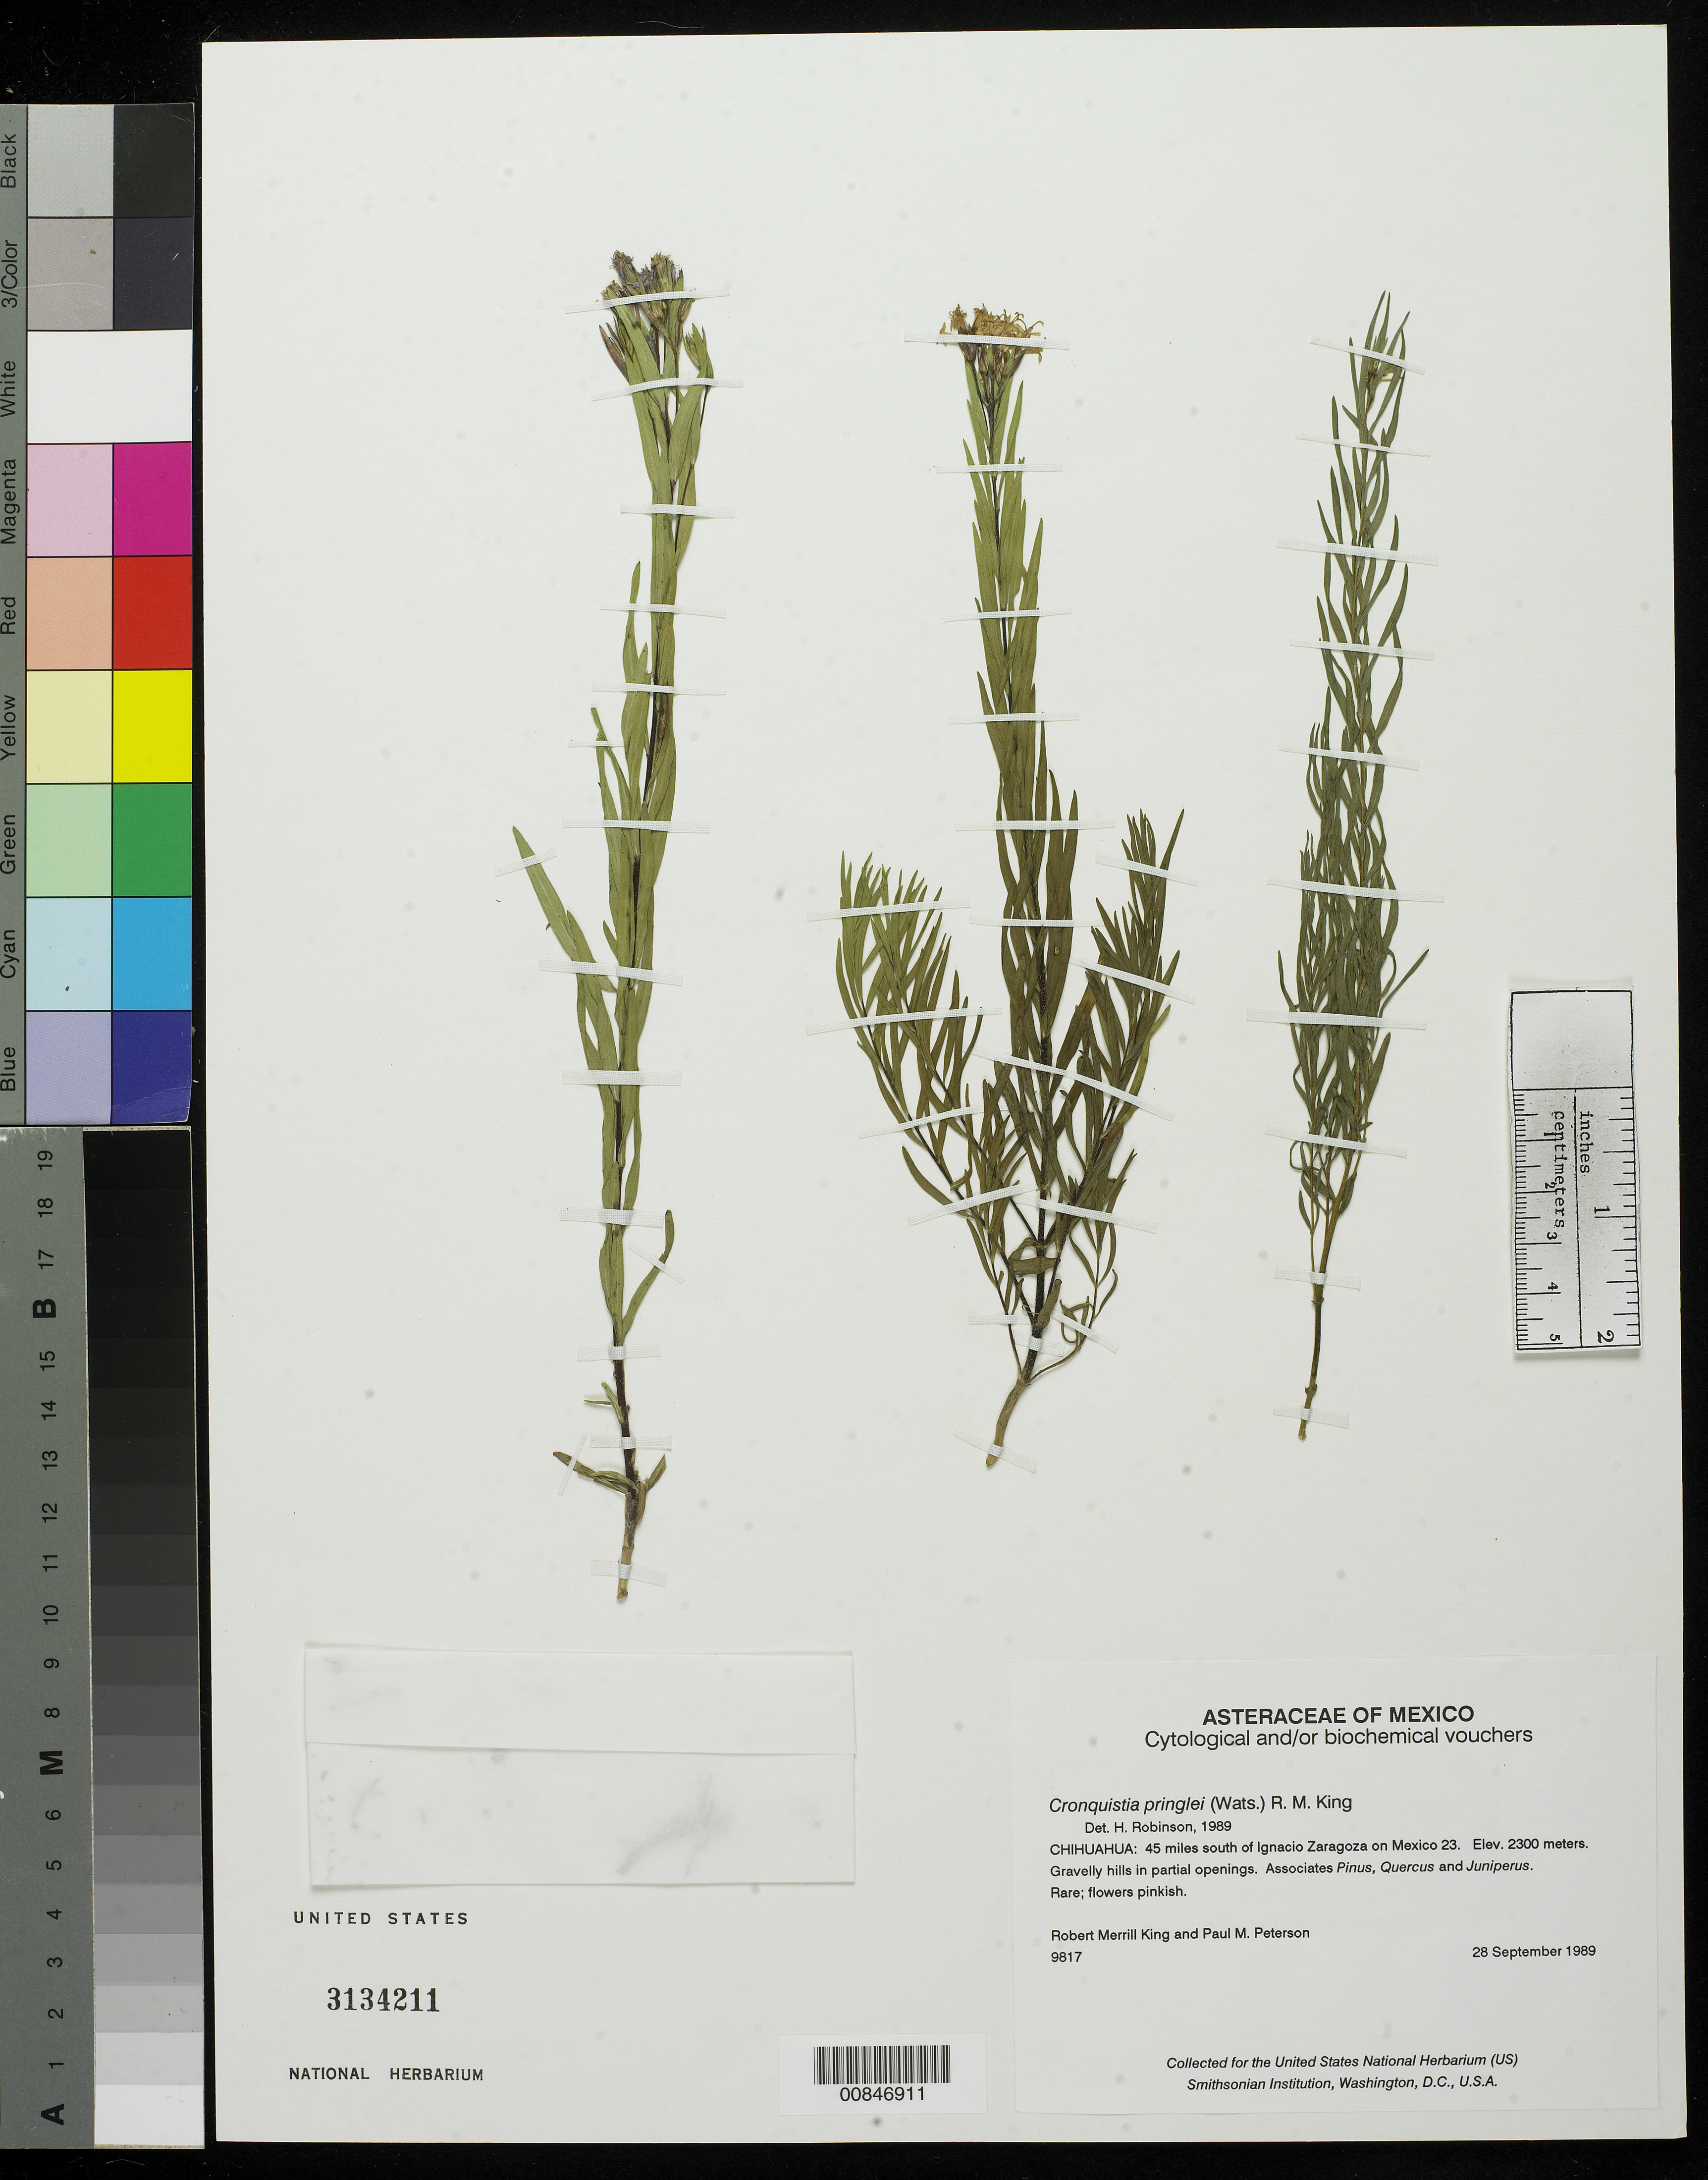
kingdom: Plantae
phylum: Tracheophyta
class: Magnoliopsida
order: Asterales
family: Asteraceae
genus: Cronquistia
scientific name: Cronquistia pringlei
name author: (S. Watson) R.M. King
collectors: R. M. King & P. M. Peterson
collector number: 9817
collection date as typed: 28 Sep 1989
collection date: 1989-09-28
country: Mexico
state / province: Chihuahua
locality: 45 miles south of Ignacio Zaragoza on Mexico 23.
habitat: Gravelly hills in partial openings. Associates: Pinus, Quercus and Juniperus.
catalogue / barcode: US 3134211